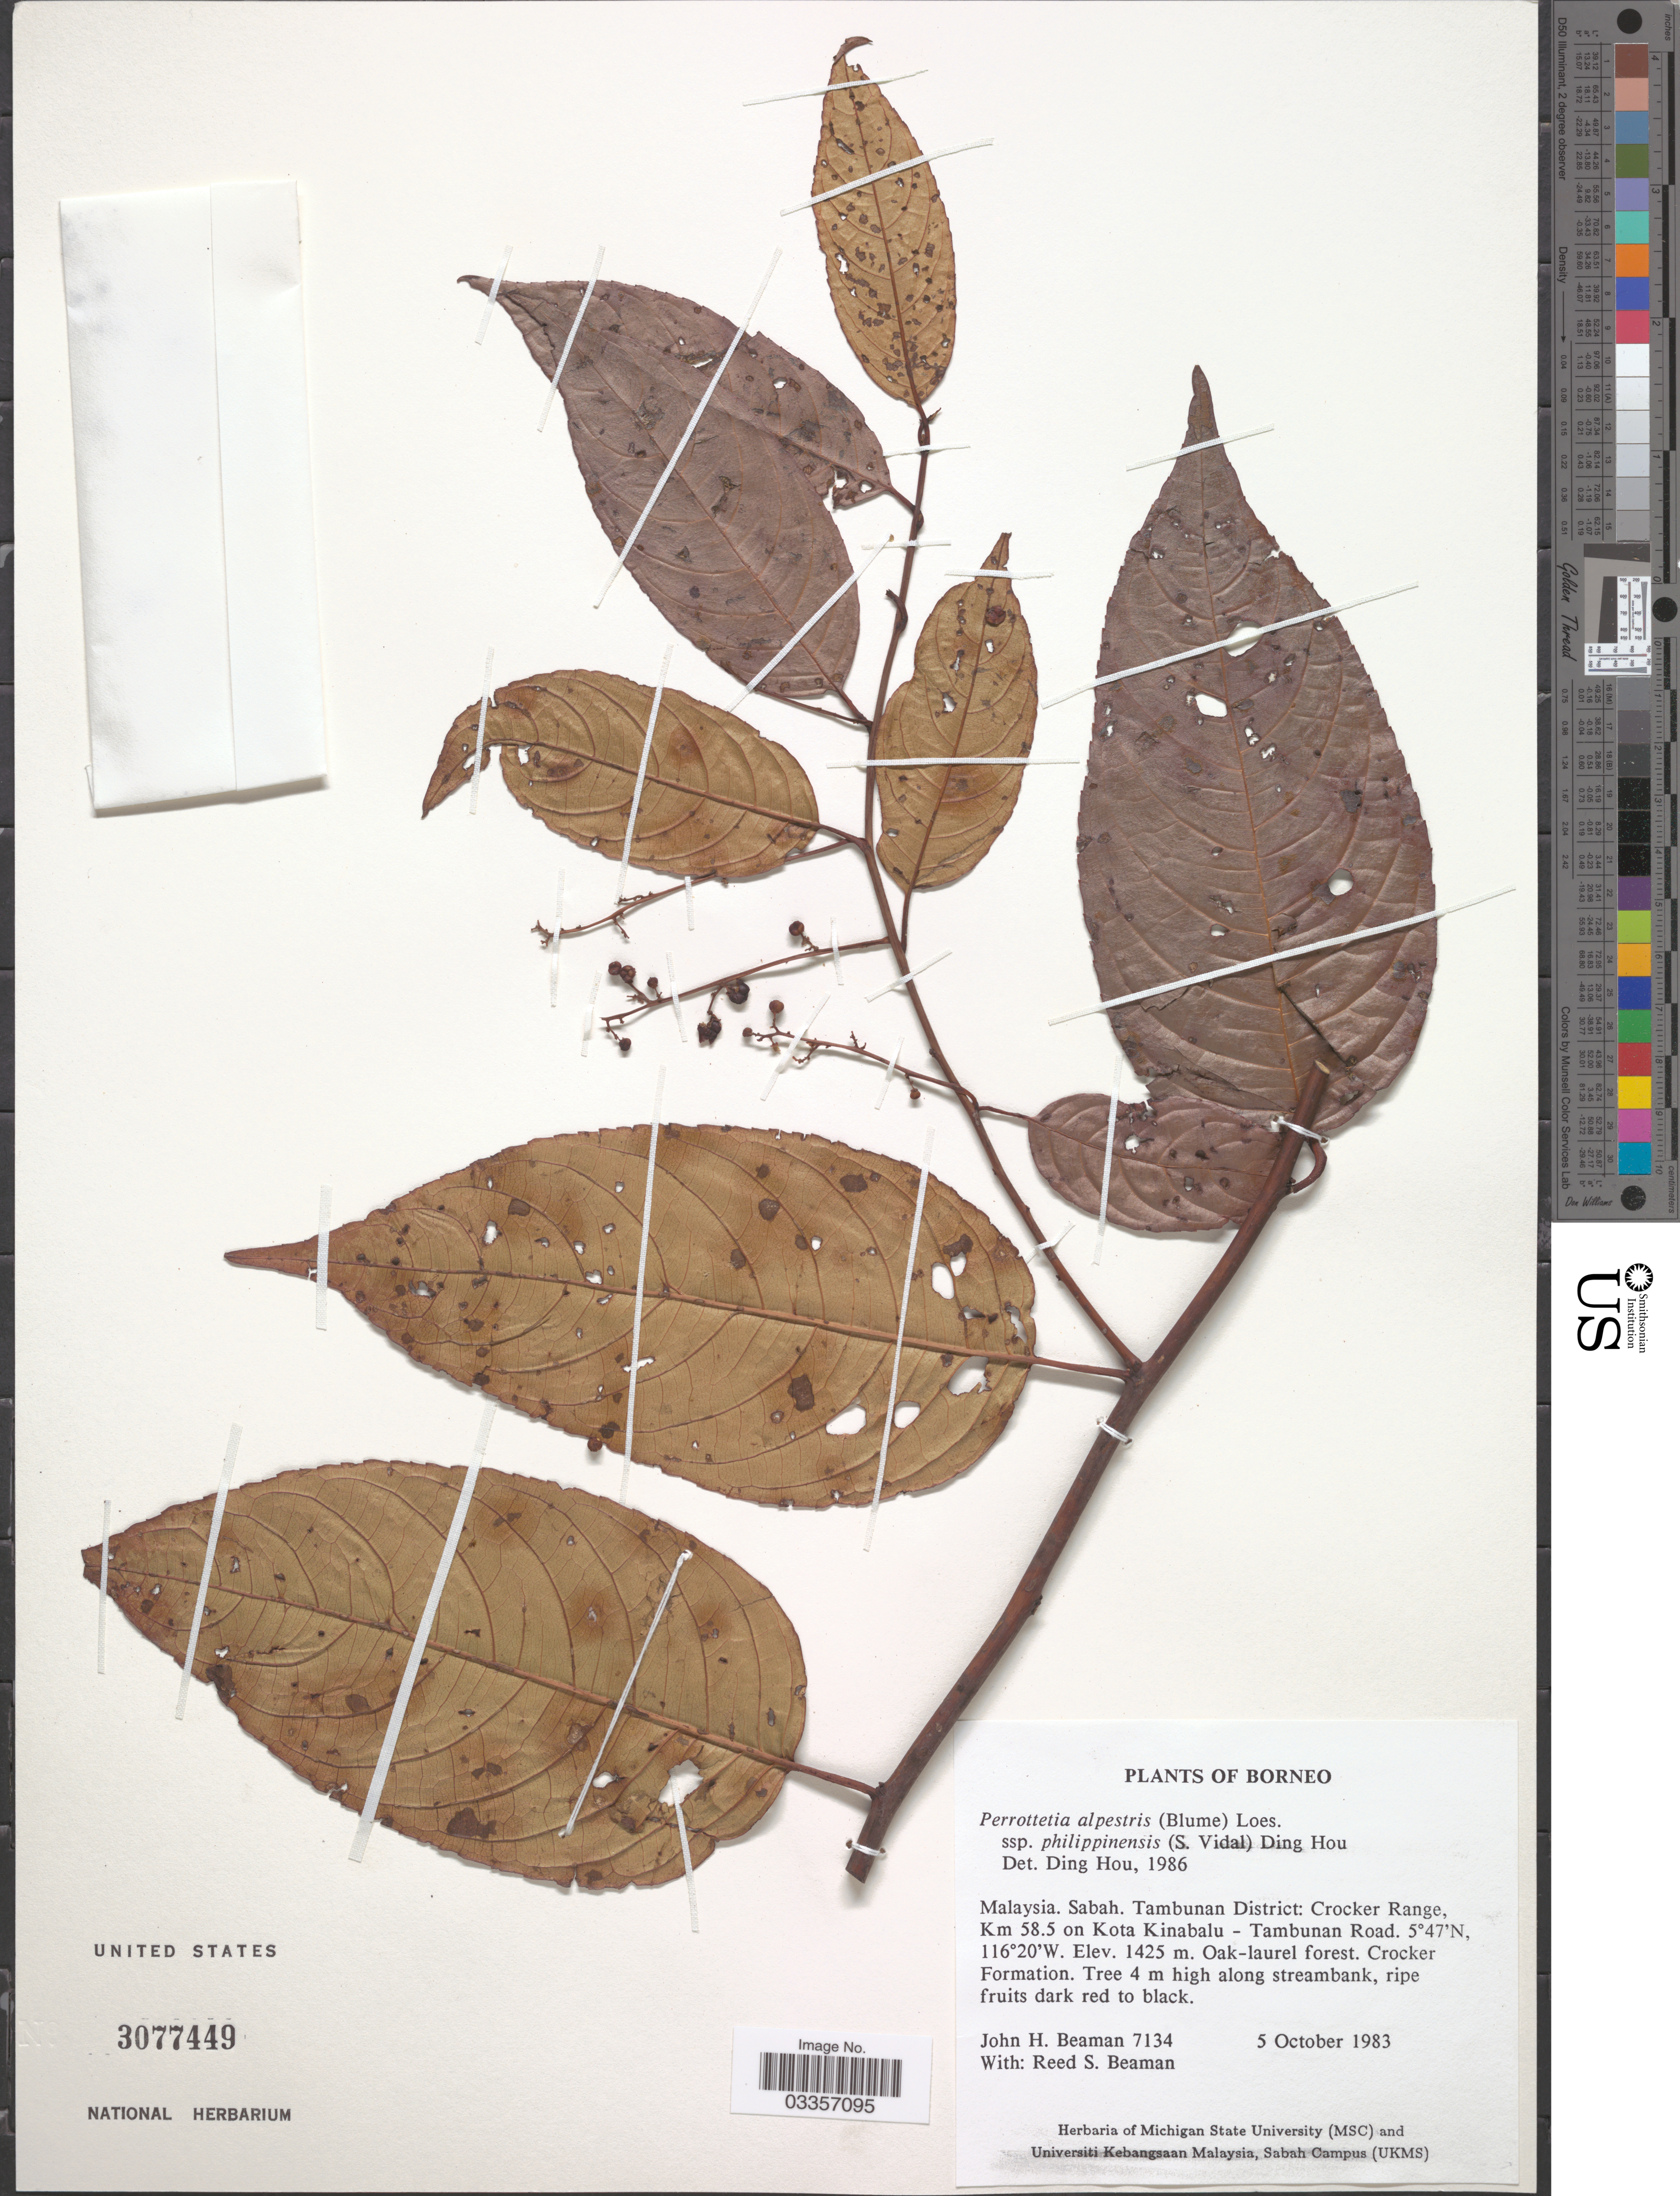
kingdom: Plantae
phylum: Tracheophyta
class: Magnoliopsida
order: Huerteales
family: Dipentodontaceae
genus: Perrottetia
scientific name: Perrottetia alpestris subsp. philippinensis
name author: (S. Vidal) Ding Hou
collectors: J. H. Beaman & R. S. Beaman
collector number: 7134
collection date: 1983-10-05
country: Malaysia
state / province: Sabah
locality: Borneo, Tambunan District: Crocker Range, Km 58.5 on Kota Kinabalu - Tambunan Road.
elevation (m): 1425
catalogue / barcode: US 3077449